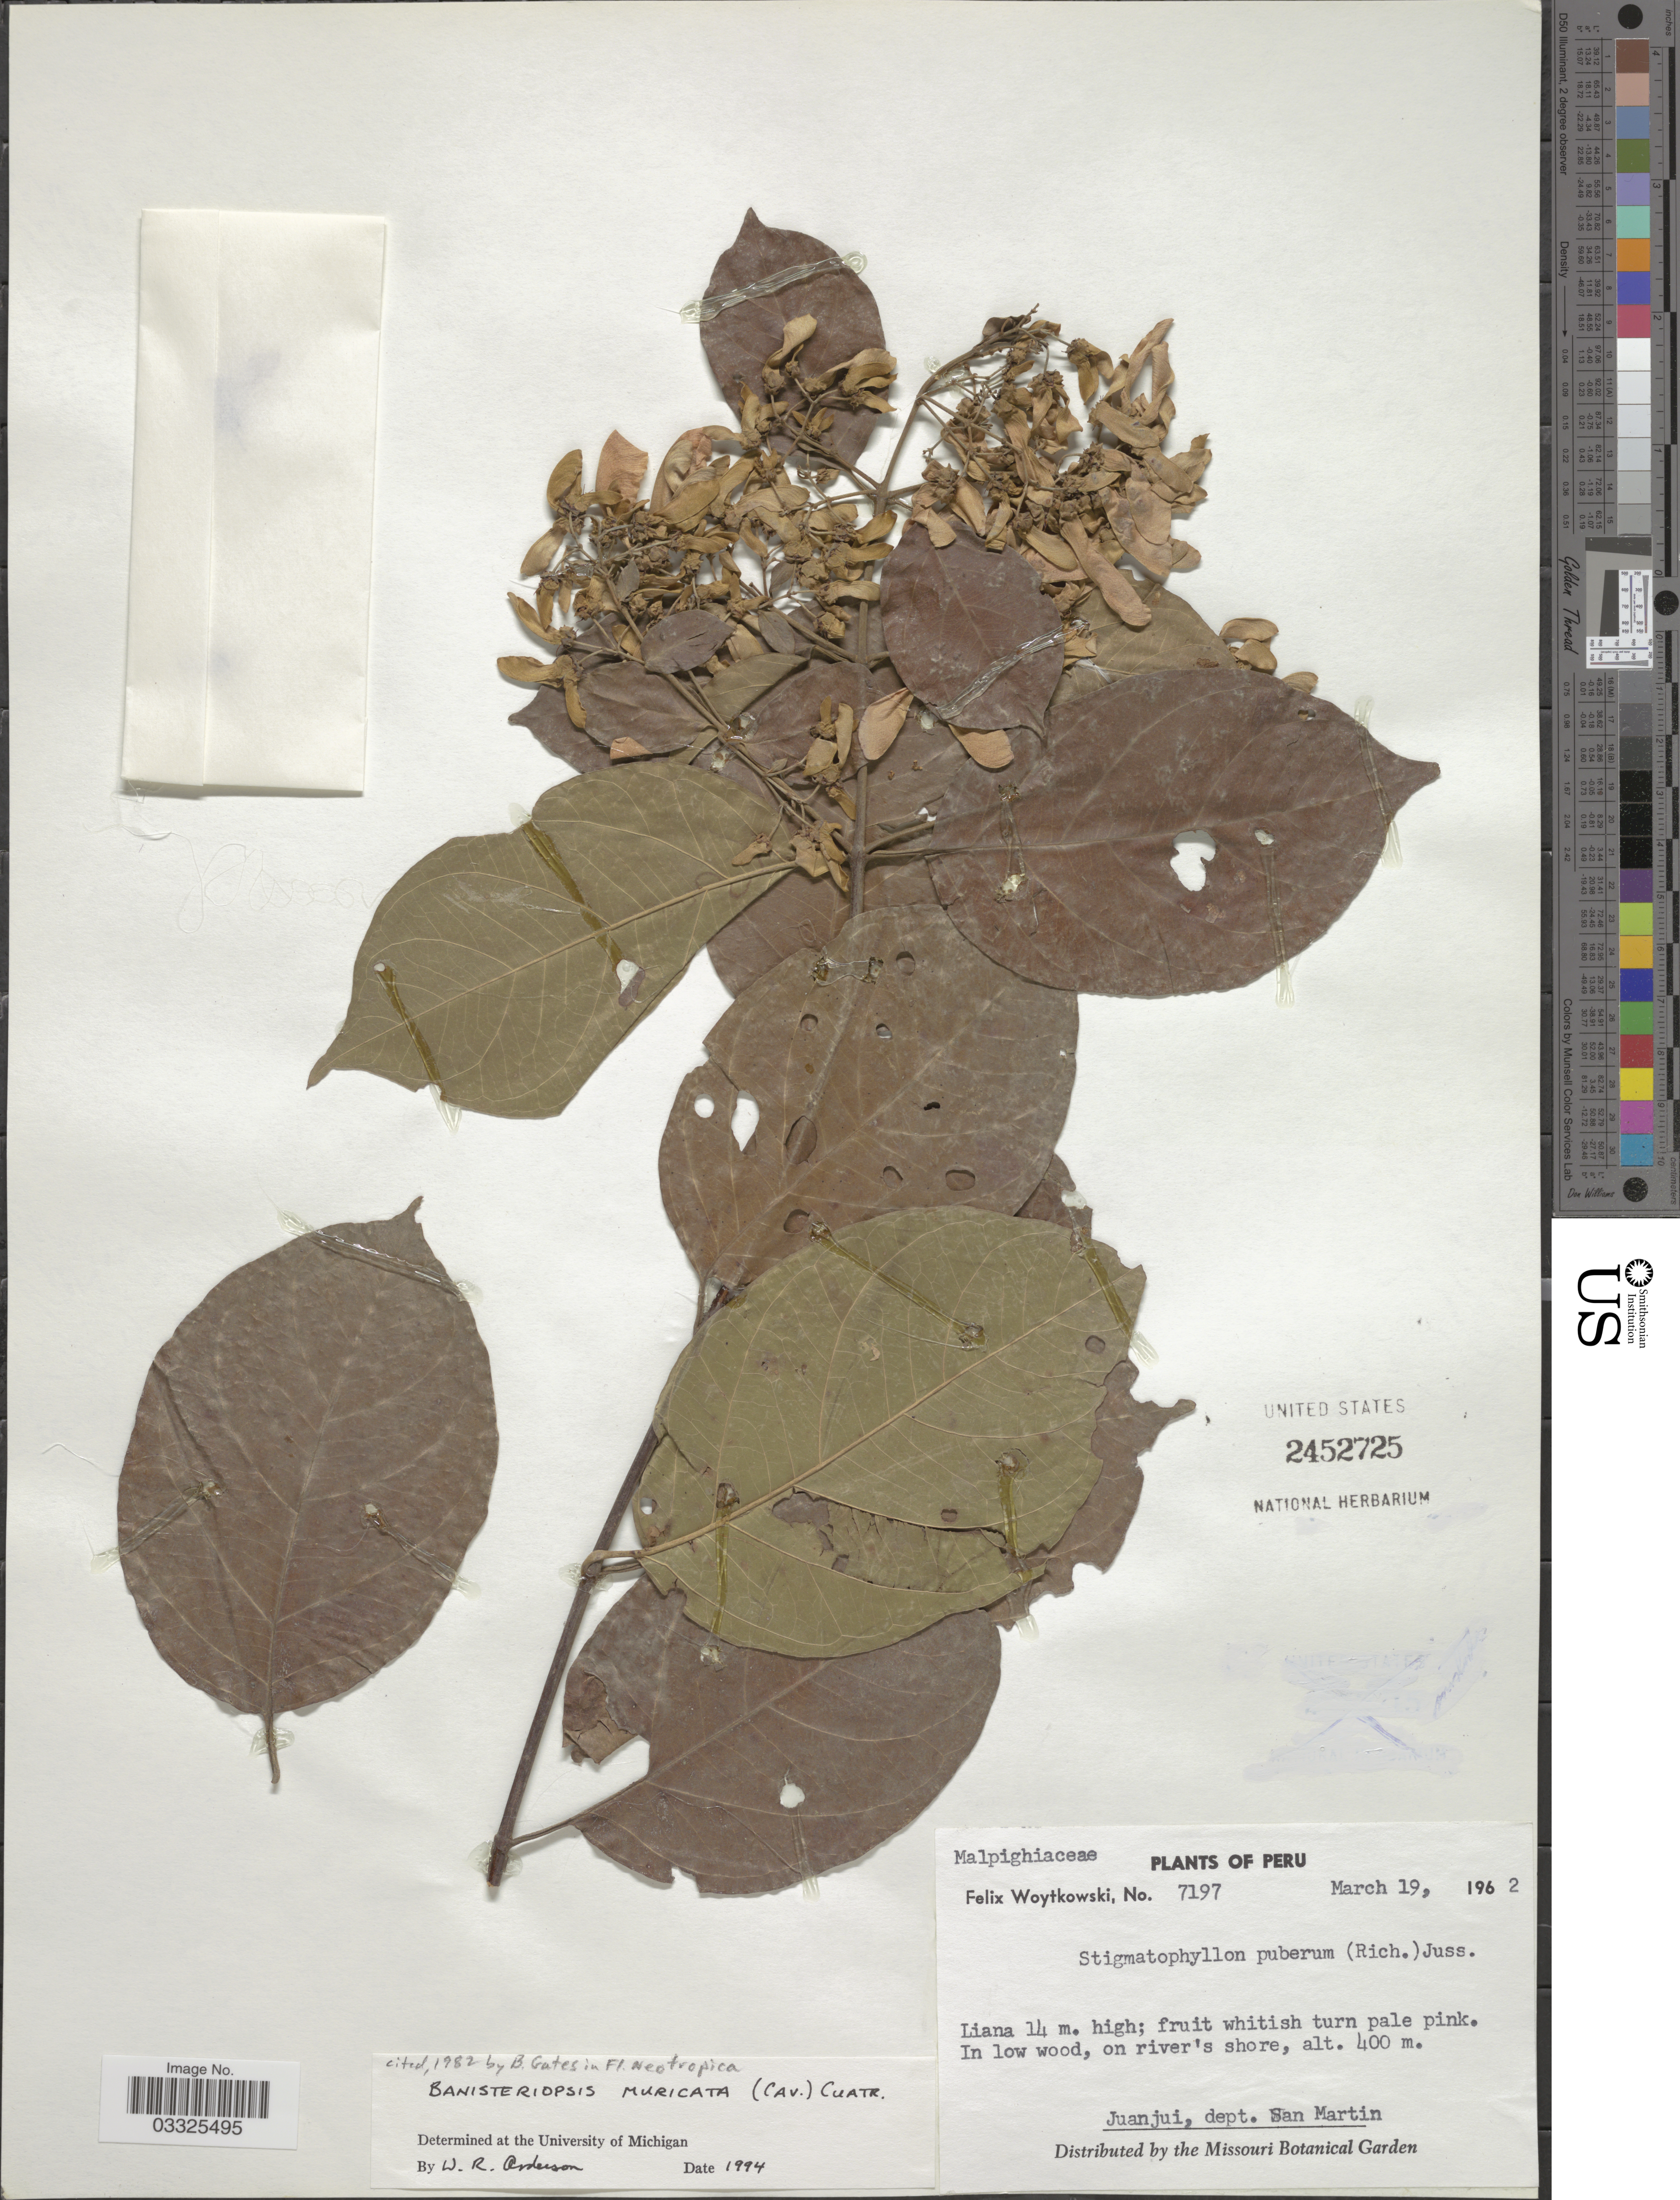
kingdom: Plantae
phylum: Tracheophyta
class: Magnoliopsida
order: Malpighiales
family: Malpighiaceae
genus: Banisteriopsis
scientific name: Banisteriopsis muricata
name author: (Cav.) Cuatrec.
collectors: F. Woytkowski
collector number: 7197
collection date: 1962-03-19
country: Peru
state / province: San Martín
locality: Juanjui, dept. San Martin.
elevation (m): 400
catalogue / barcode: US 2452725